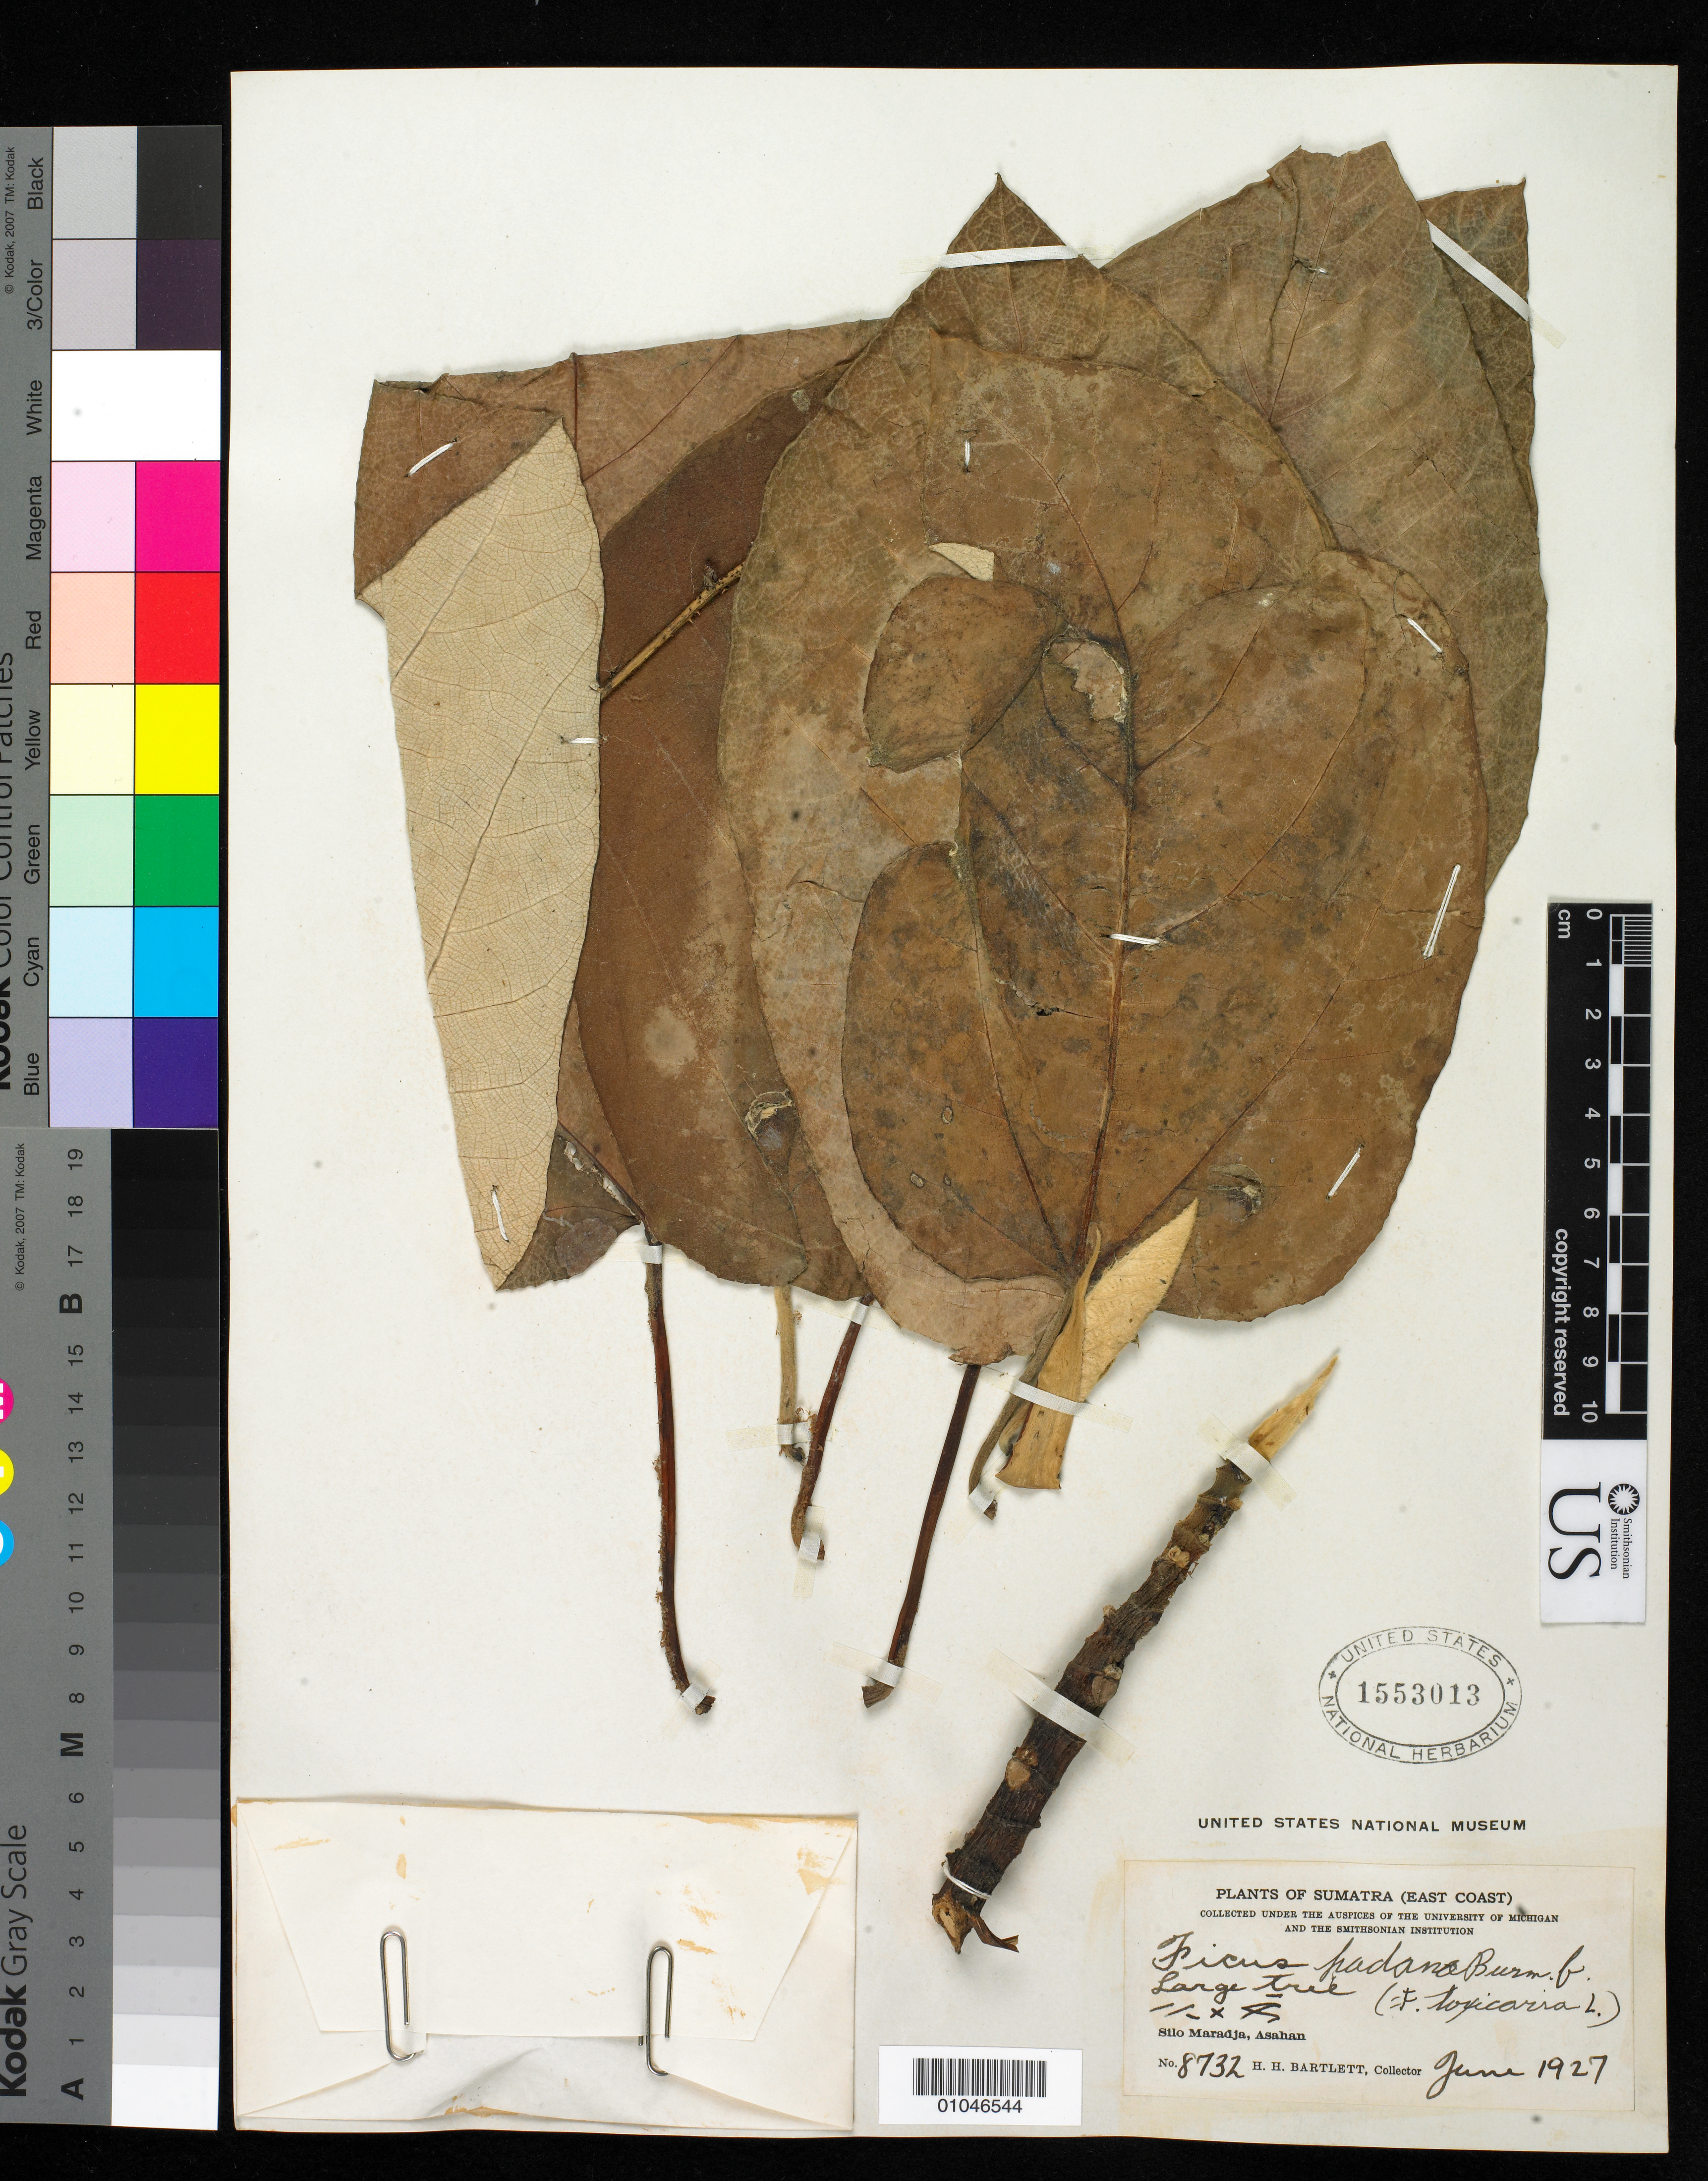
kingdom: Plantae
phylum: Tracheophyta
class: Magnoliopsida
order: Rosales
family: Moraceae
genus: Ficus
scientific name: Ficus pandana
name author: Burm. f.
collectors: H. H. Bartlett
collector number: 8732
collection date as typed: Jun 1927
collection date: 1927-06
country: Indonesia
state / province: Sumatra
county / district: Sumatera Utara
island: Sumatra I.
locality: (East Coast) Silo Maradja, Asahan, Sumatra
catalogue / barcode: US 1553013